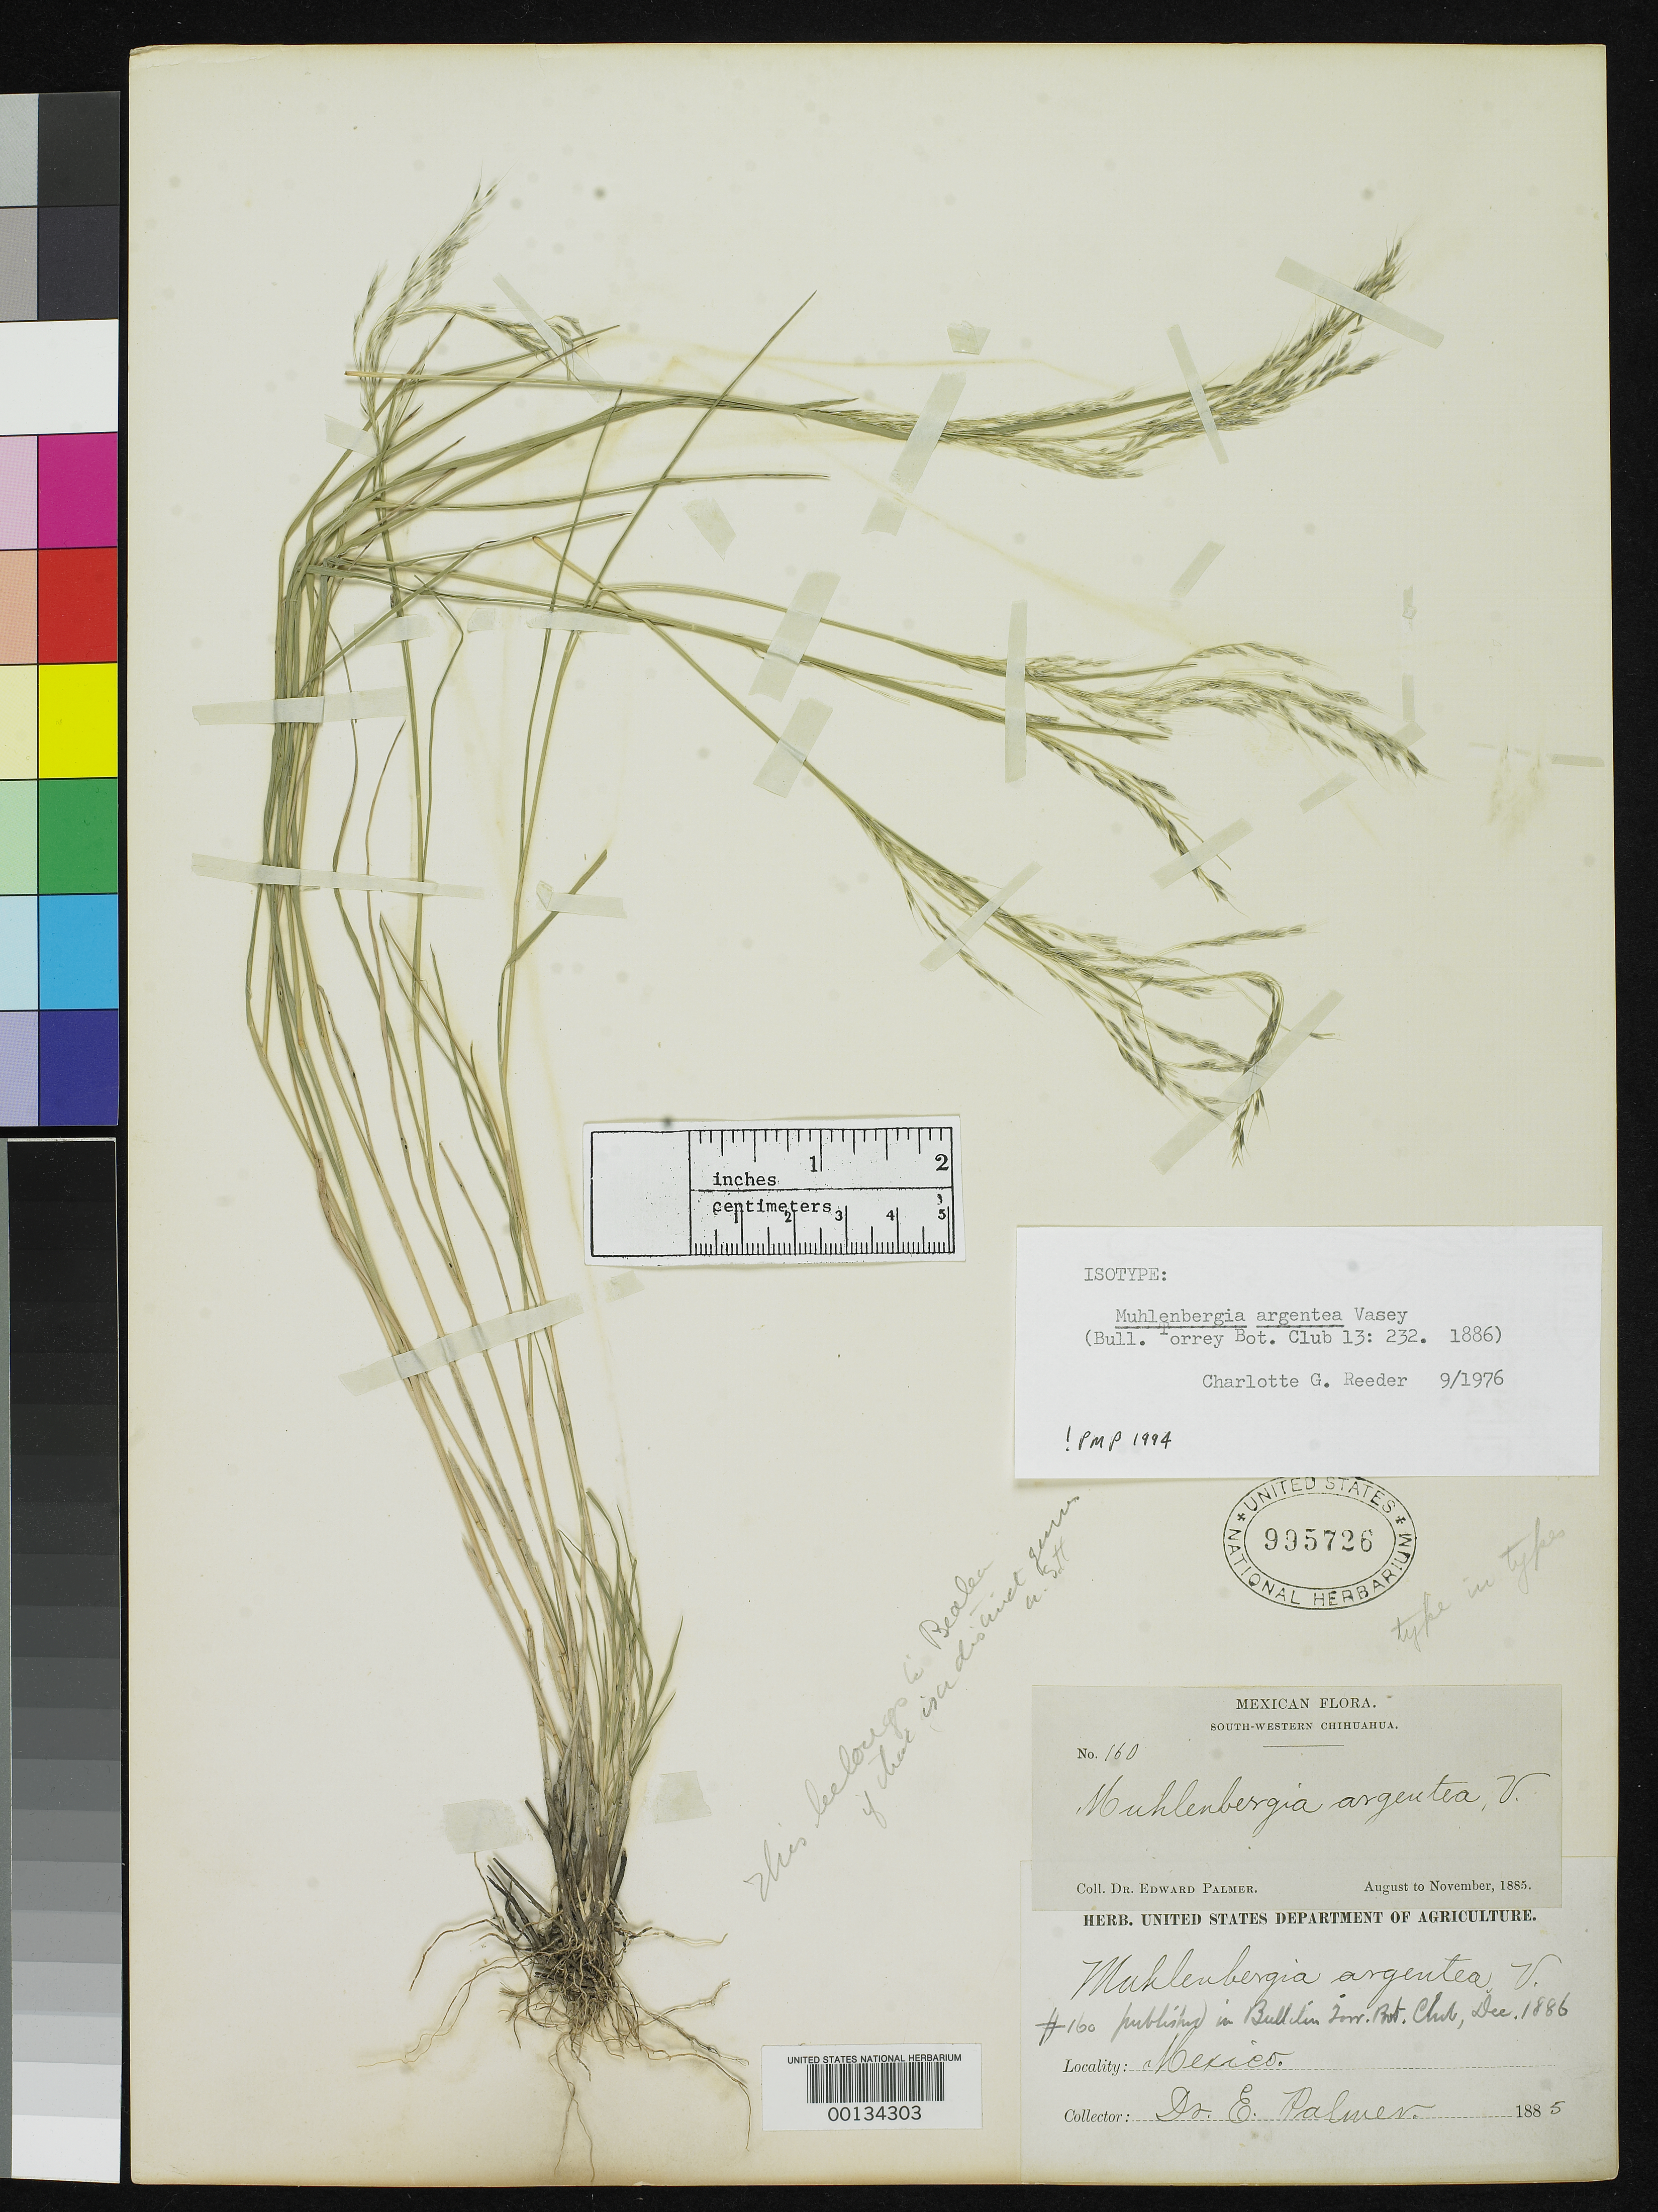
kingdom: Plantae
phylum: Tracheophyta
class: Liliopsida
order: Poales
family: Poaceae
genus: Muhlenbergia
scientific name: Muhlenbergia argentea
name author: Vasey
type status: Isotype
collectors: E. Palmer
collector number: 160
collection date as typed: Aug 1885 to -- Nov 1885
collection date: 1885-08/1885-11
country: Mexico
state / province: Chihuahua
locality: Southwest.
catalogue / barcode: US 995726